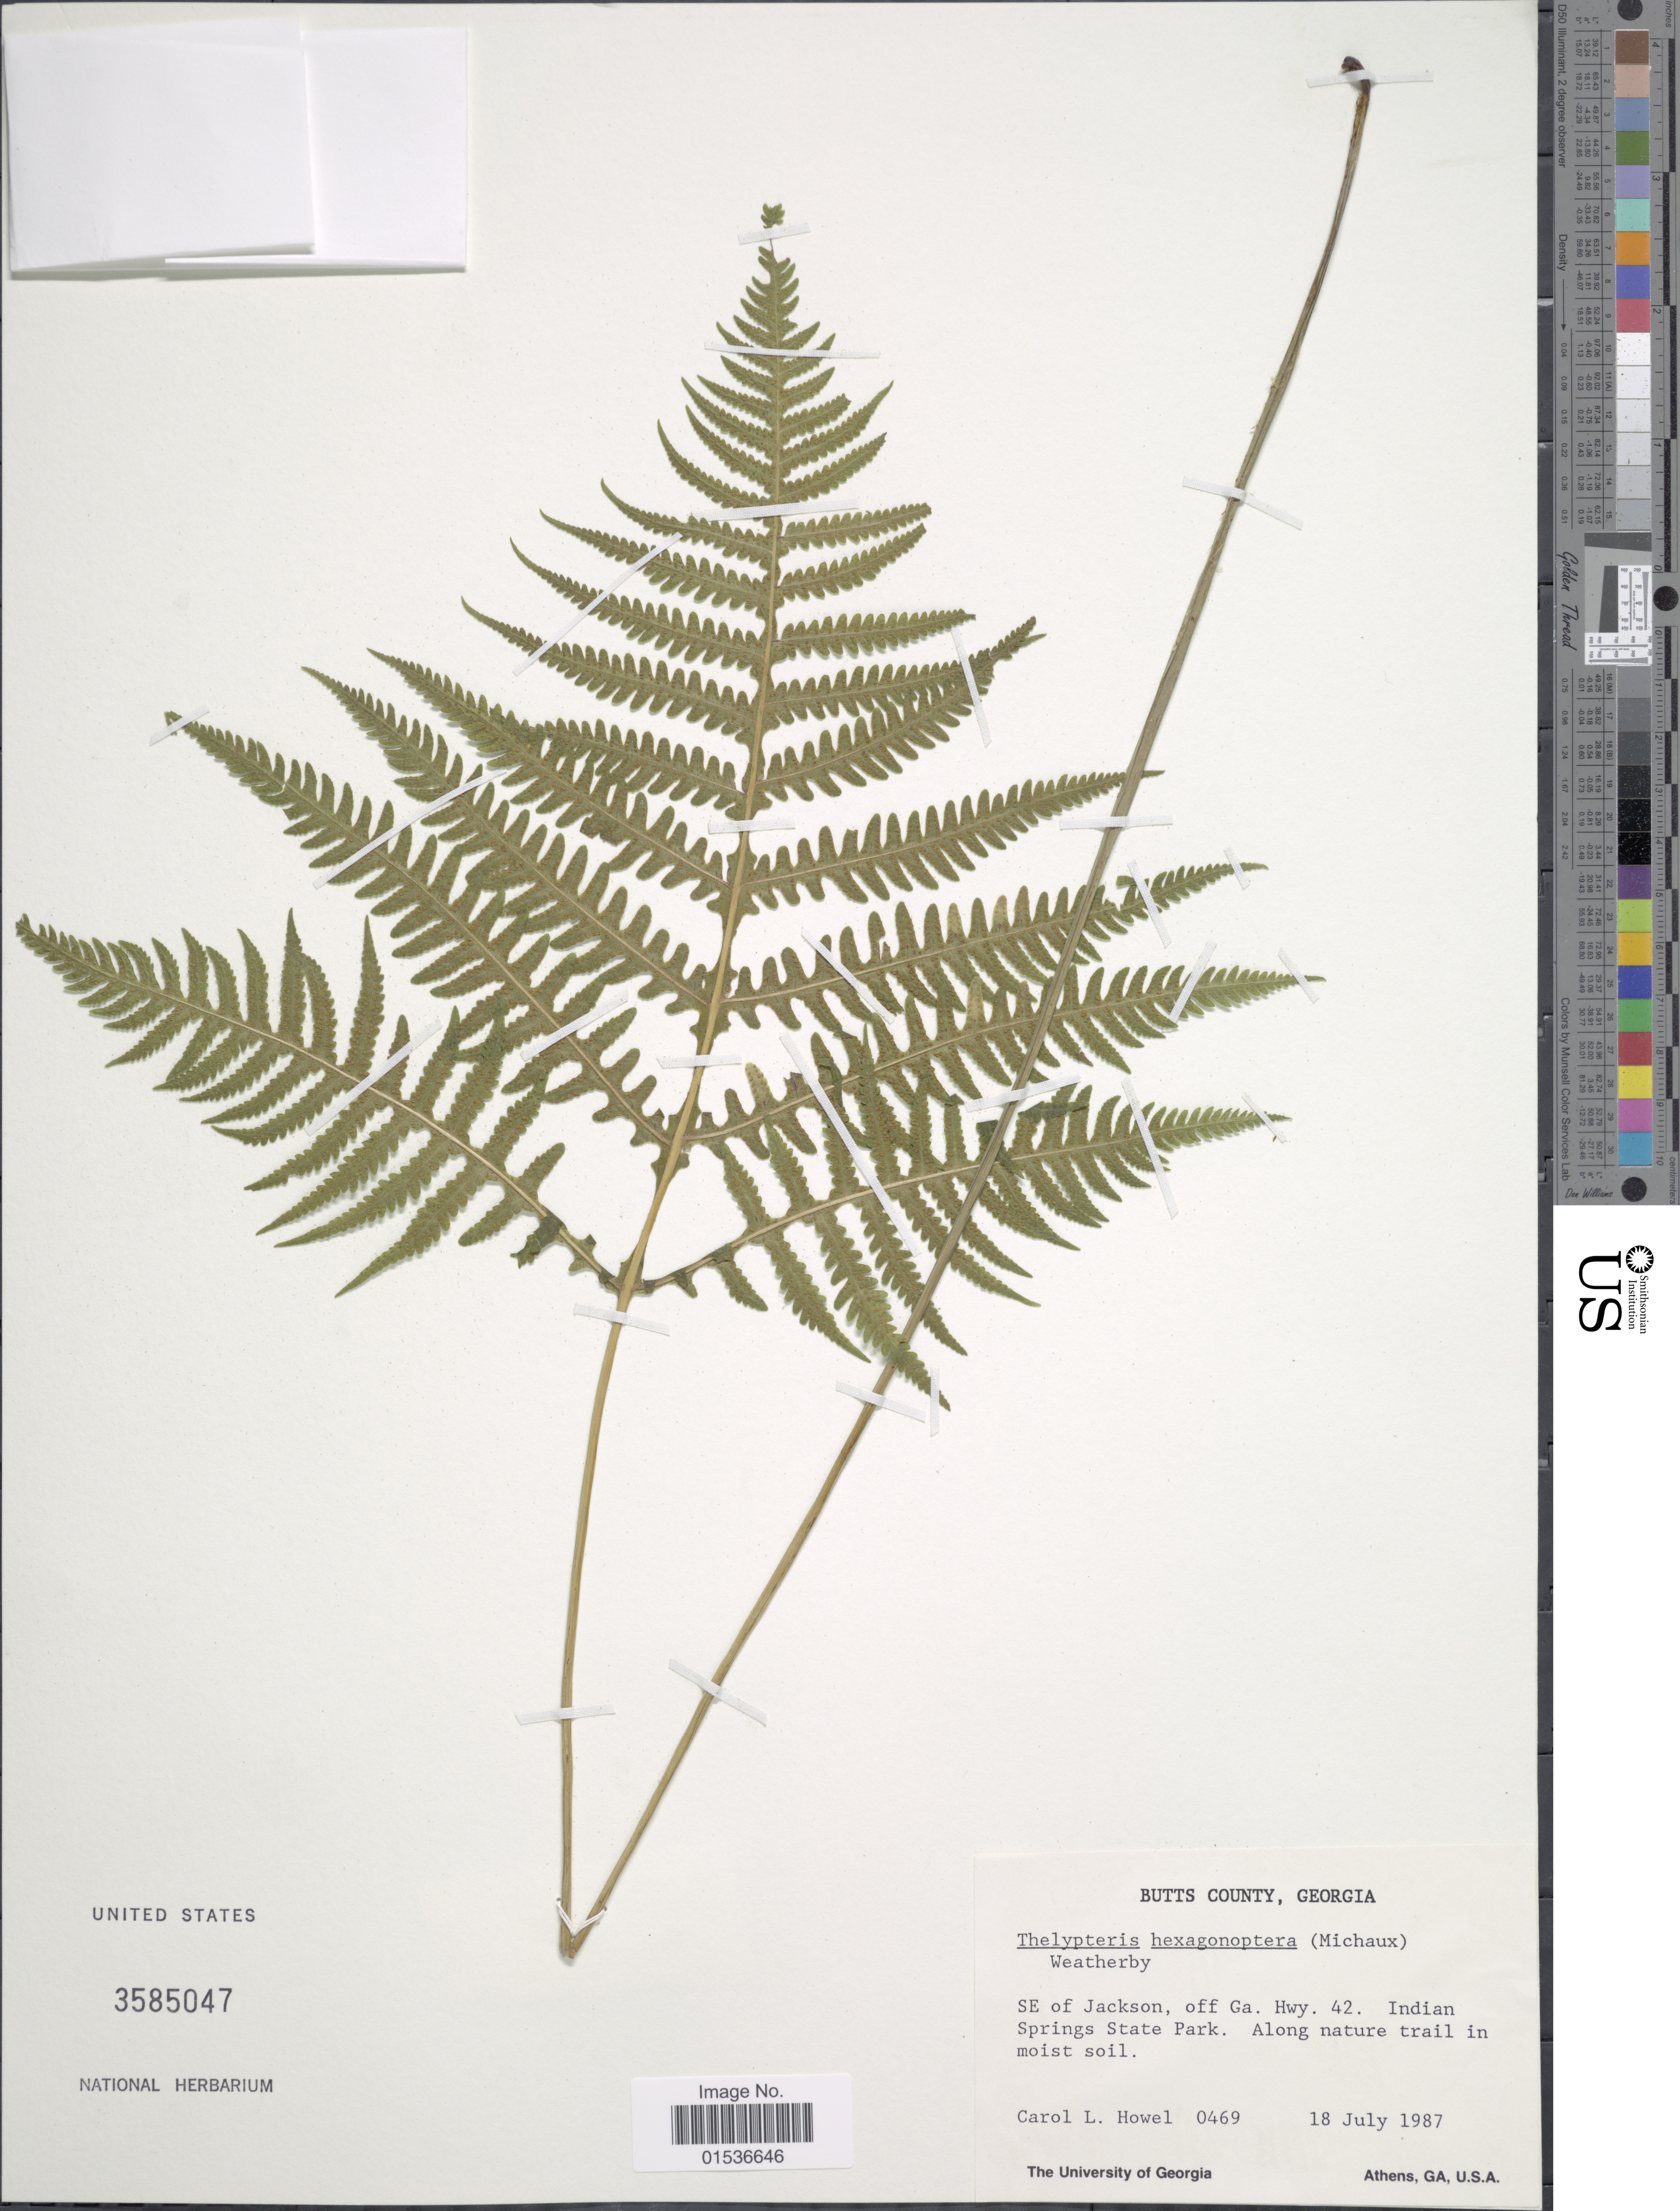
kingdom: Plantae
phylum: Tracheophyta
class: Polypodiopsida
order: Polypodiales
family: Thelypteridaceae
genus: Phegopteris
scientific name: Phegopteris hexagonoptera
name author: (Michx.) Fée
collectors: C. Howel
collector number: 0469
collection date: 1987-07-18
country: United States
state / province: Georgia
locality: Butts County, Georgia, SE of Jackson, off Ga, Hwy. 42, Indian Springs State Park.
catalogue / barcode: US 3585047